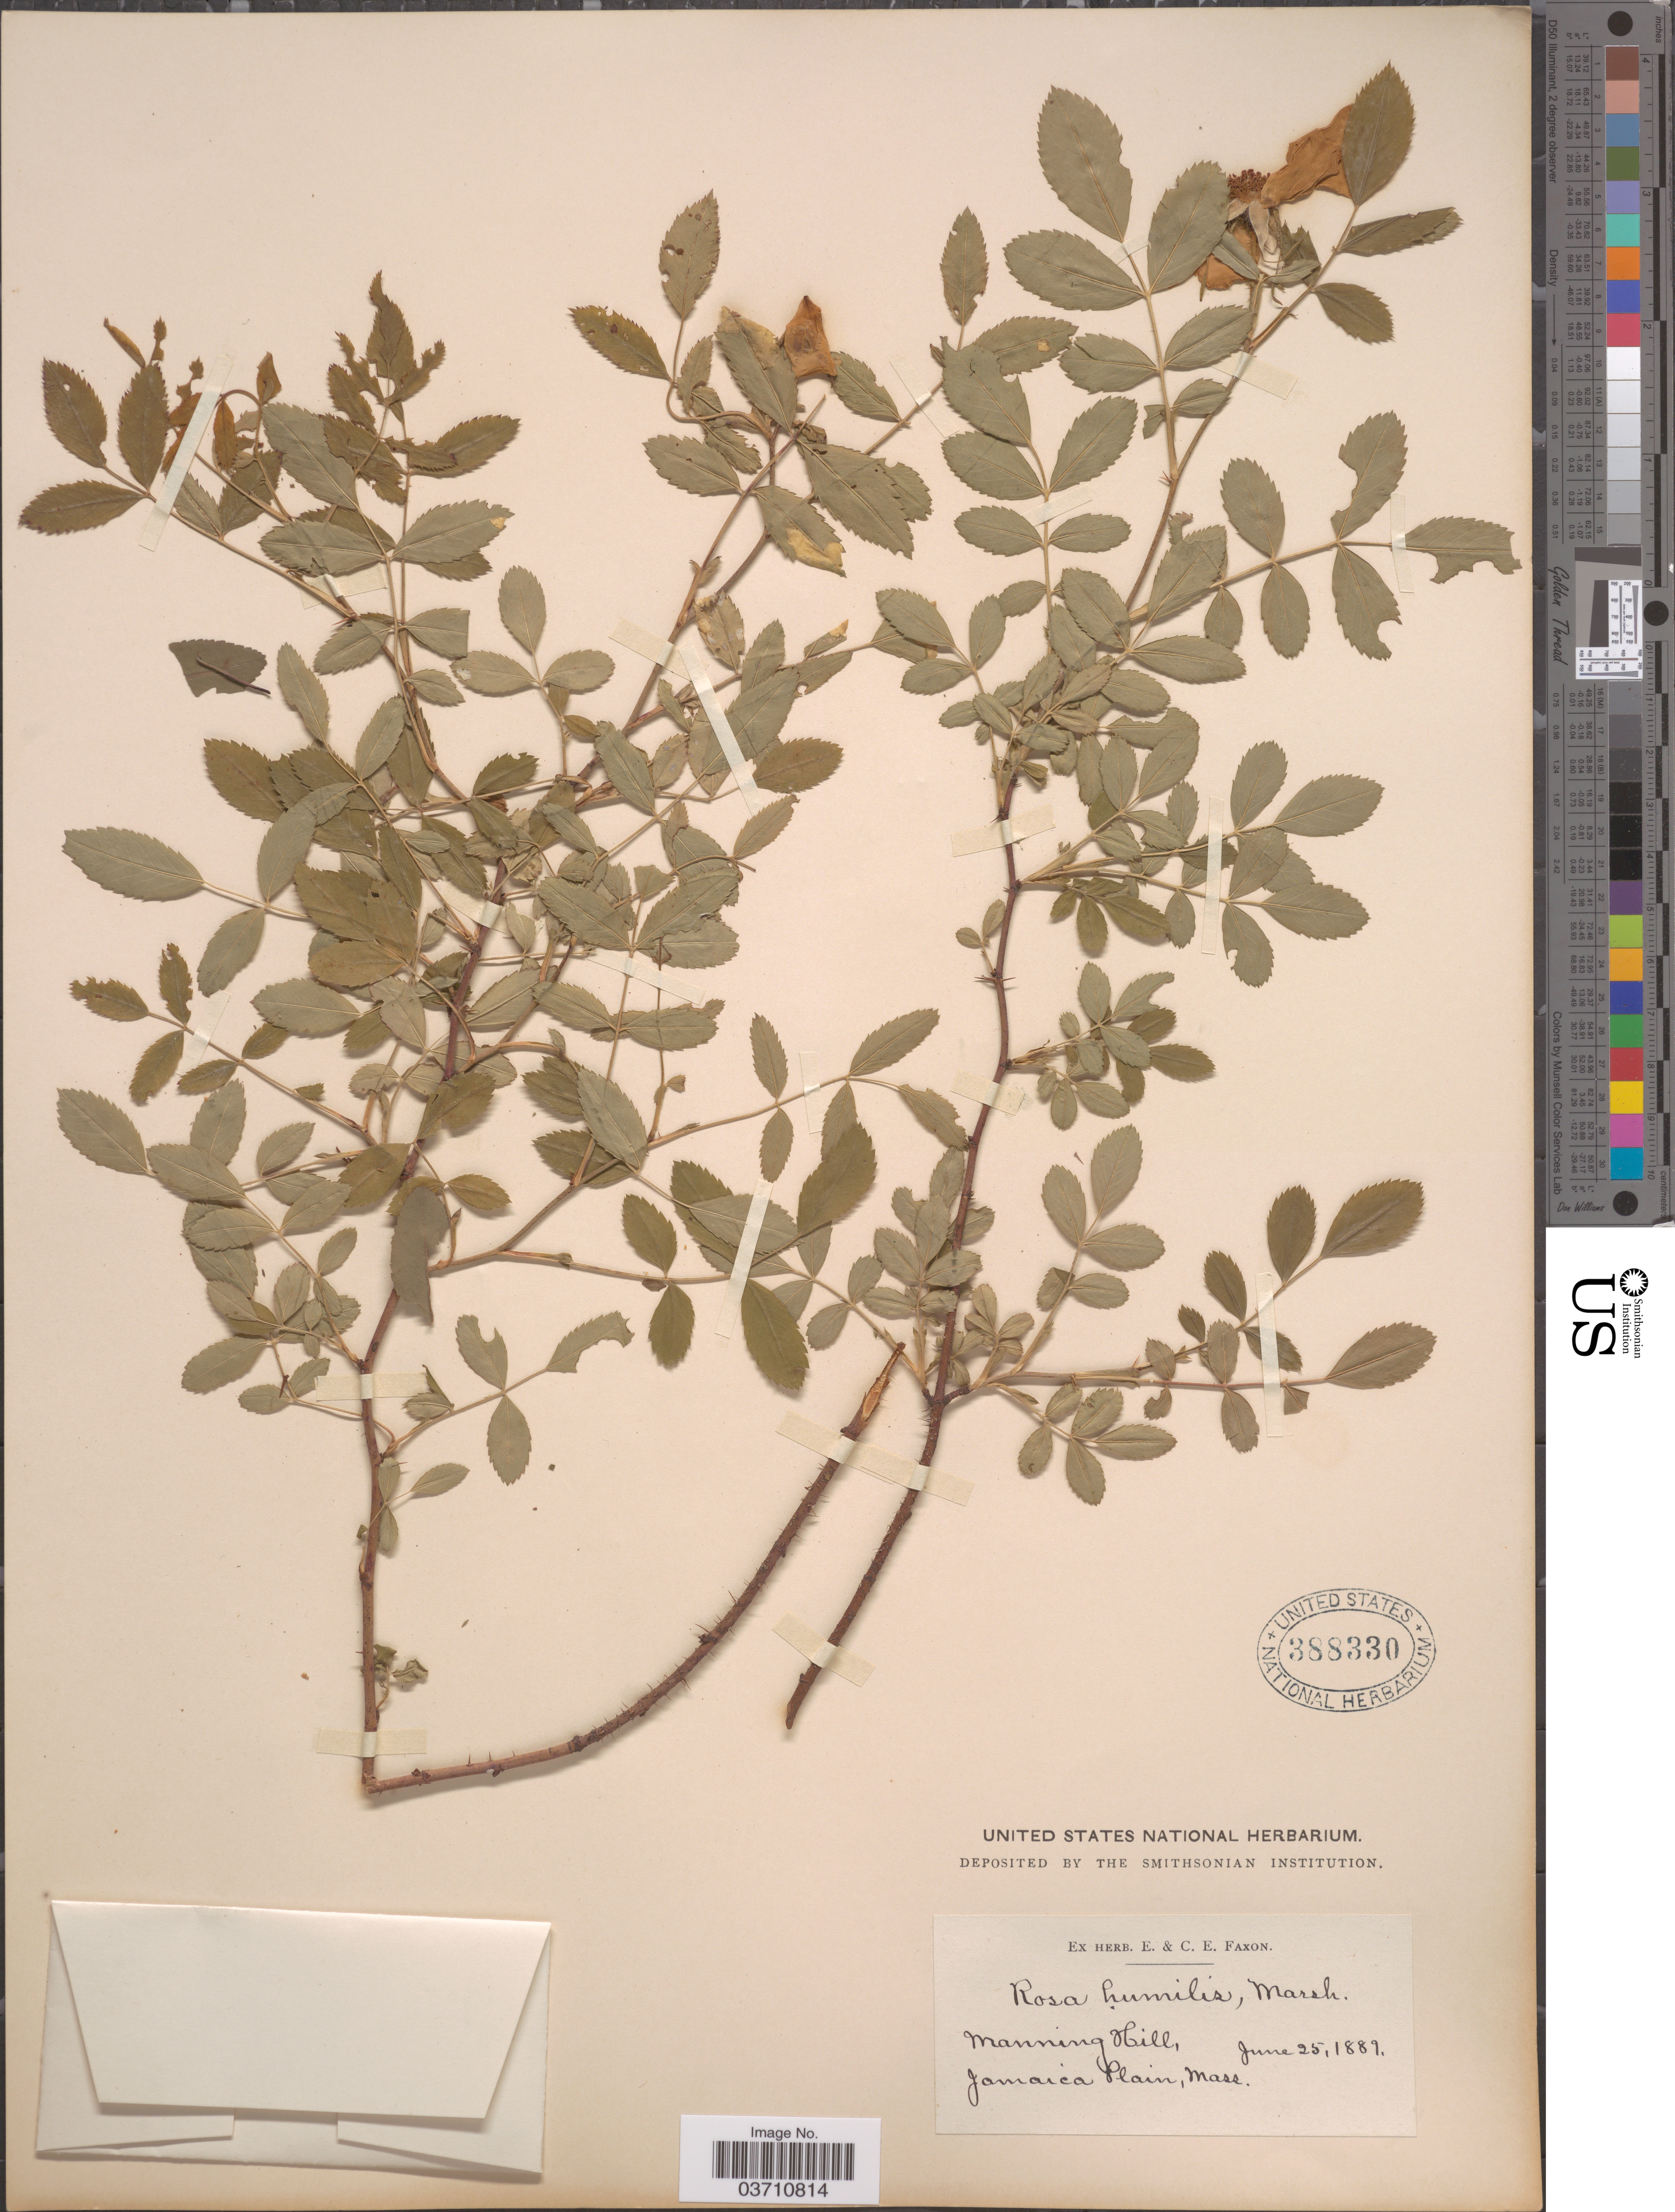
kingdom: Plantae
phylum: Tracheophyta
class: Magnoliopsida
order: Rosales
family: Rosaceae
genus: Rosa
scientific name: Rosa carolina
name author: L.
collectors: ex herb. E. & C.E. Faxon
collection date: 1889-06-25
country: United States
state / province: Massachusetts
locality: Manning Hill, Jamaica Plain.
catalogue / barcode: US 388330